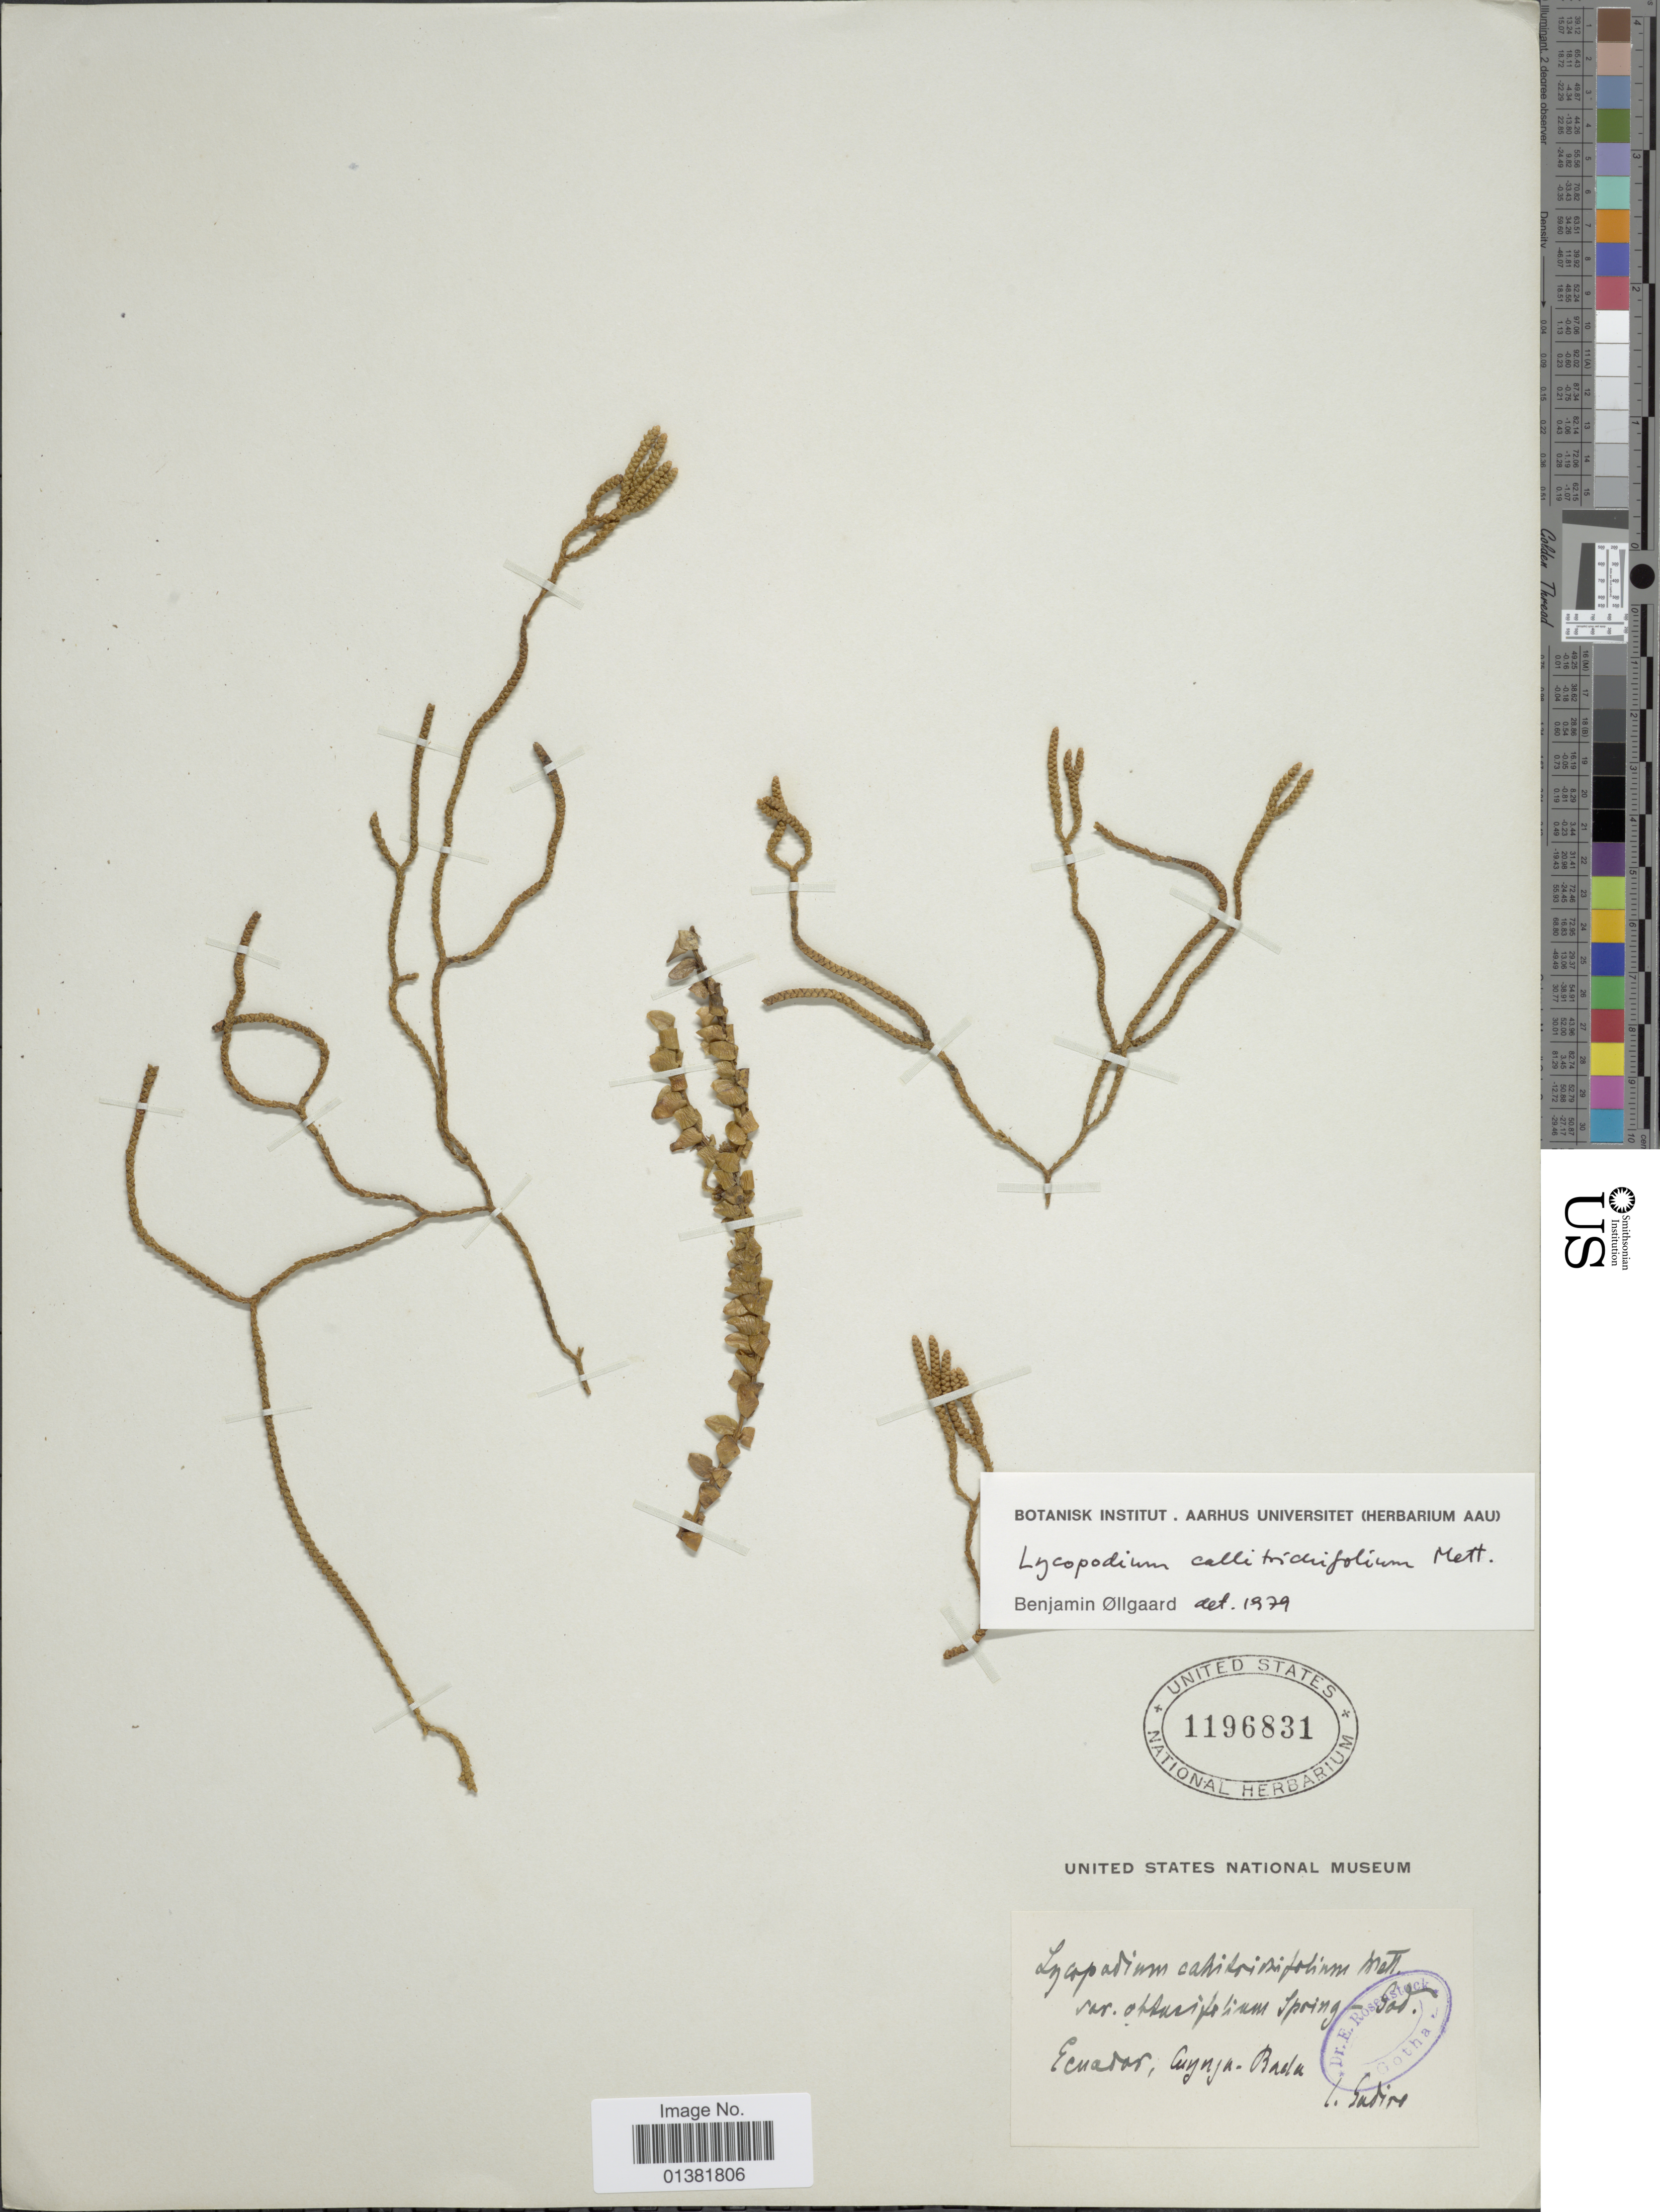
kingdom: Plantae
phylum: Tracheophyta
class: Lycopodiopsida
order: Lycopodiales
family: Lycopodiaceae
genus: Phlegmariurus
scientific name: Phlegmariurus callitrichifolius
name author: (Mett.) B. Øllg.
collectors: I. Gadiro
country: Ecuador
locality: Cuynja-Badu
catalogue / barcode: US 1196831